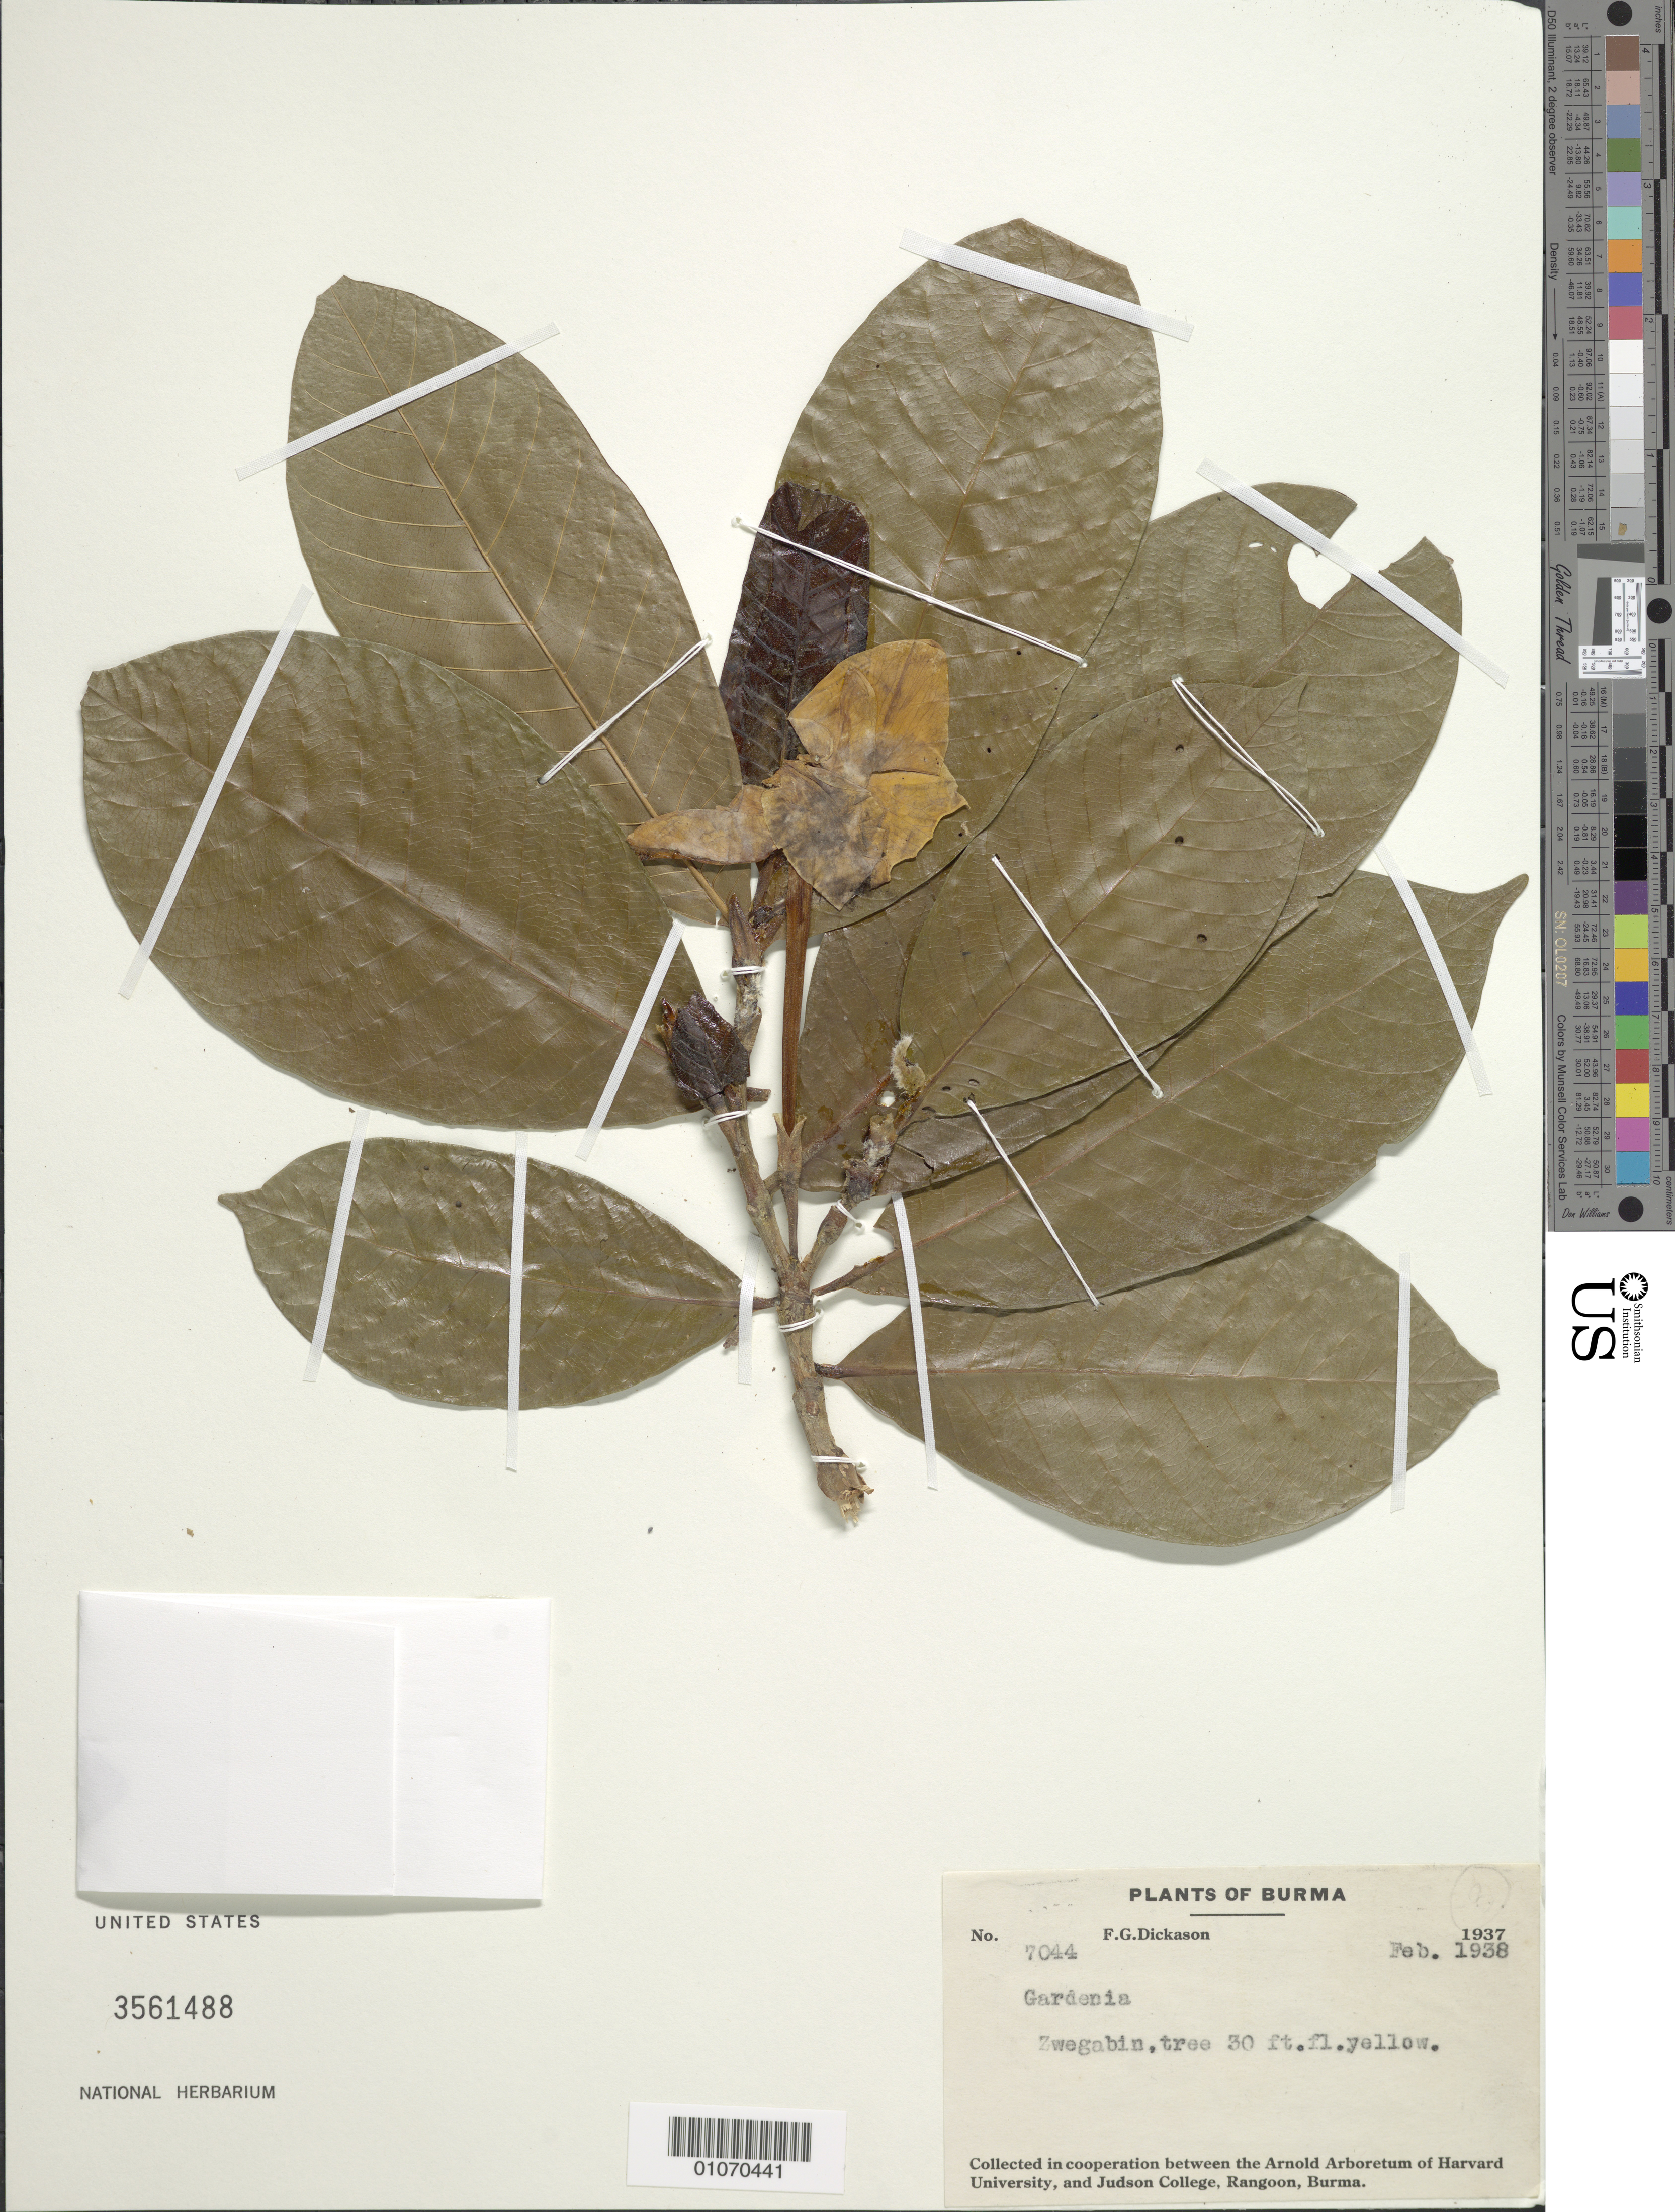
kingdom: Plantae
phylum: Tracheophyta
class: Magnoliopsida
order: Gentianales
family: Rubiaceae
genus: Gardenia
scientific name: Gardenia sp.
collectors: F. Dickason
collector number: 7039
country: Myanmar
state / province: Kayin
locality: Zwegabin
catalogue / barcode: US 3561488